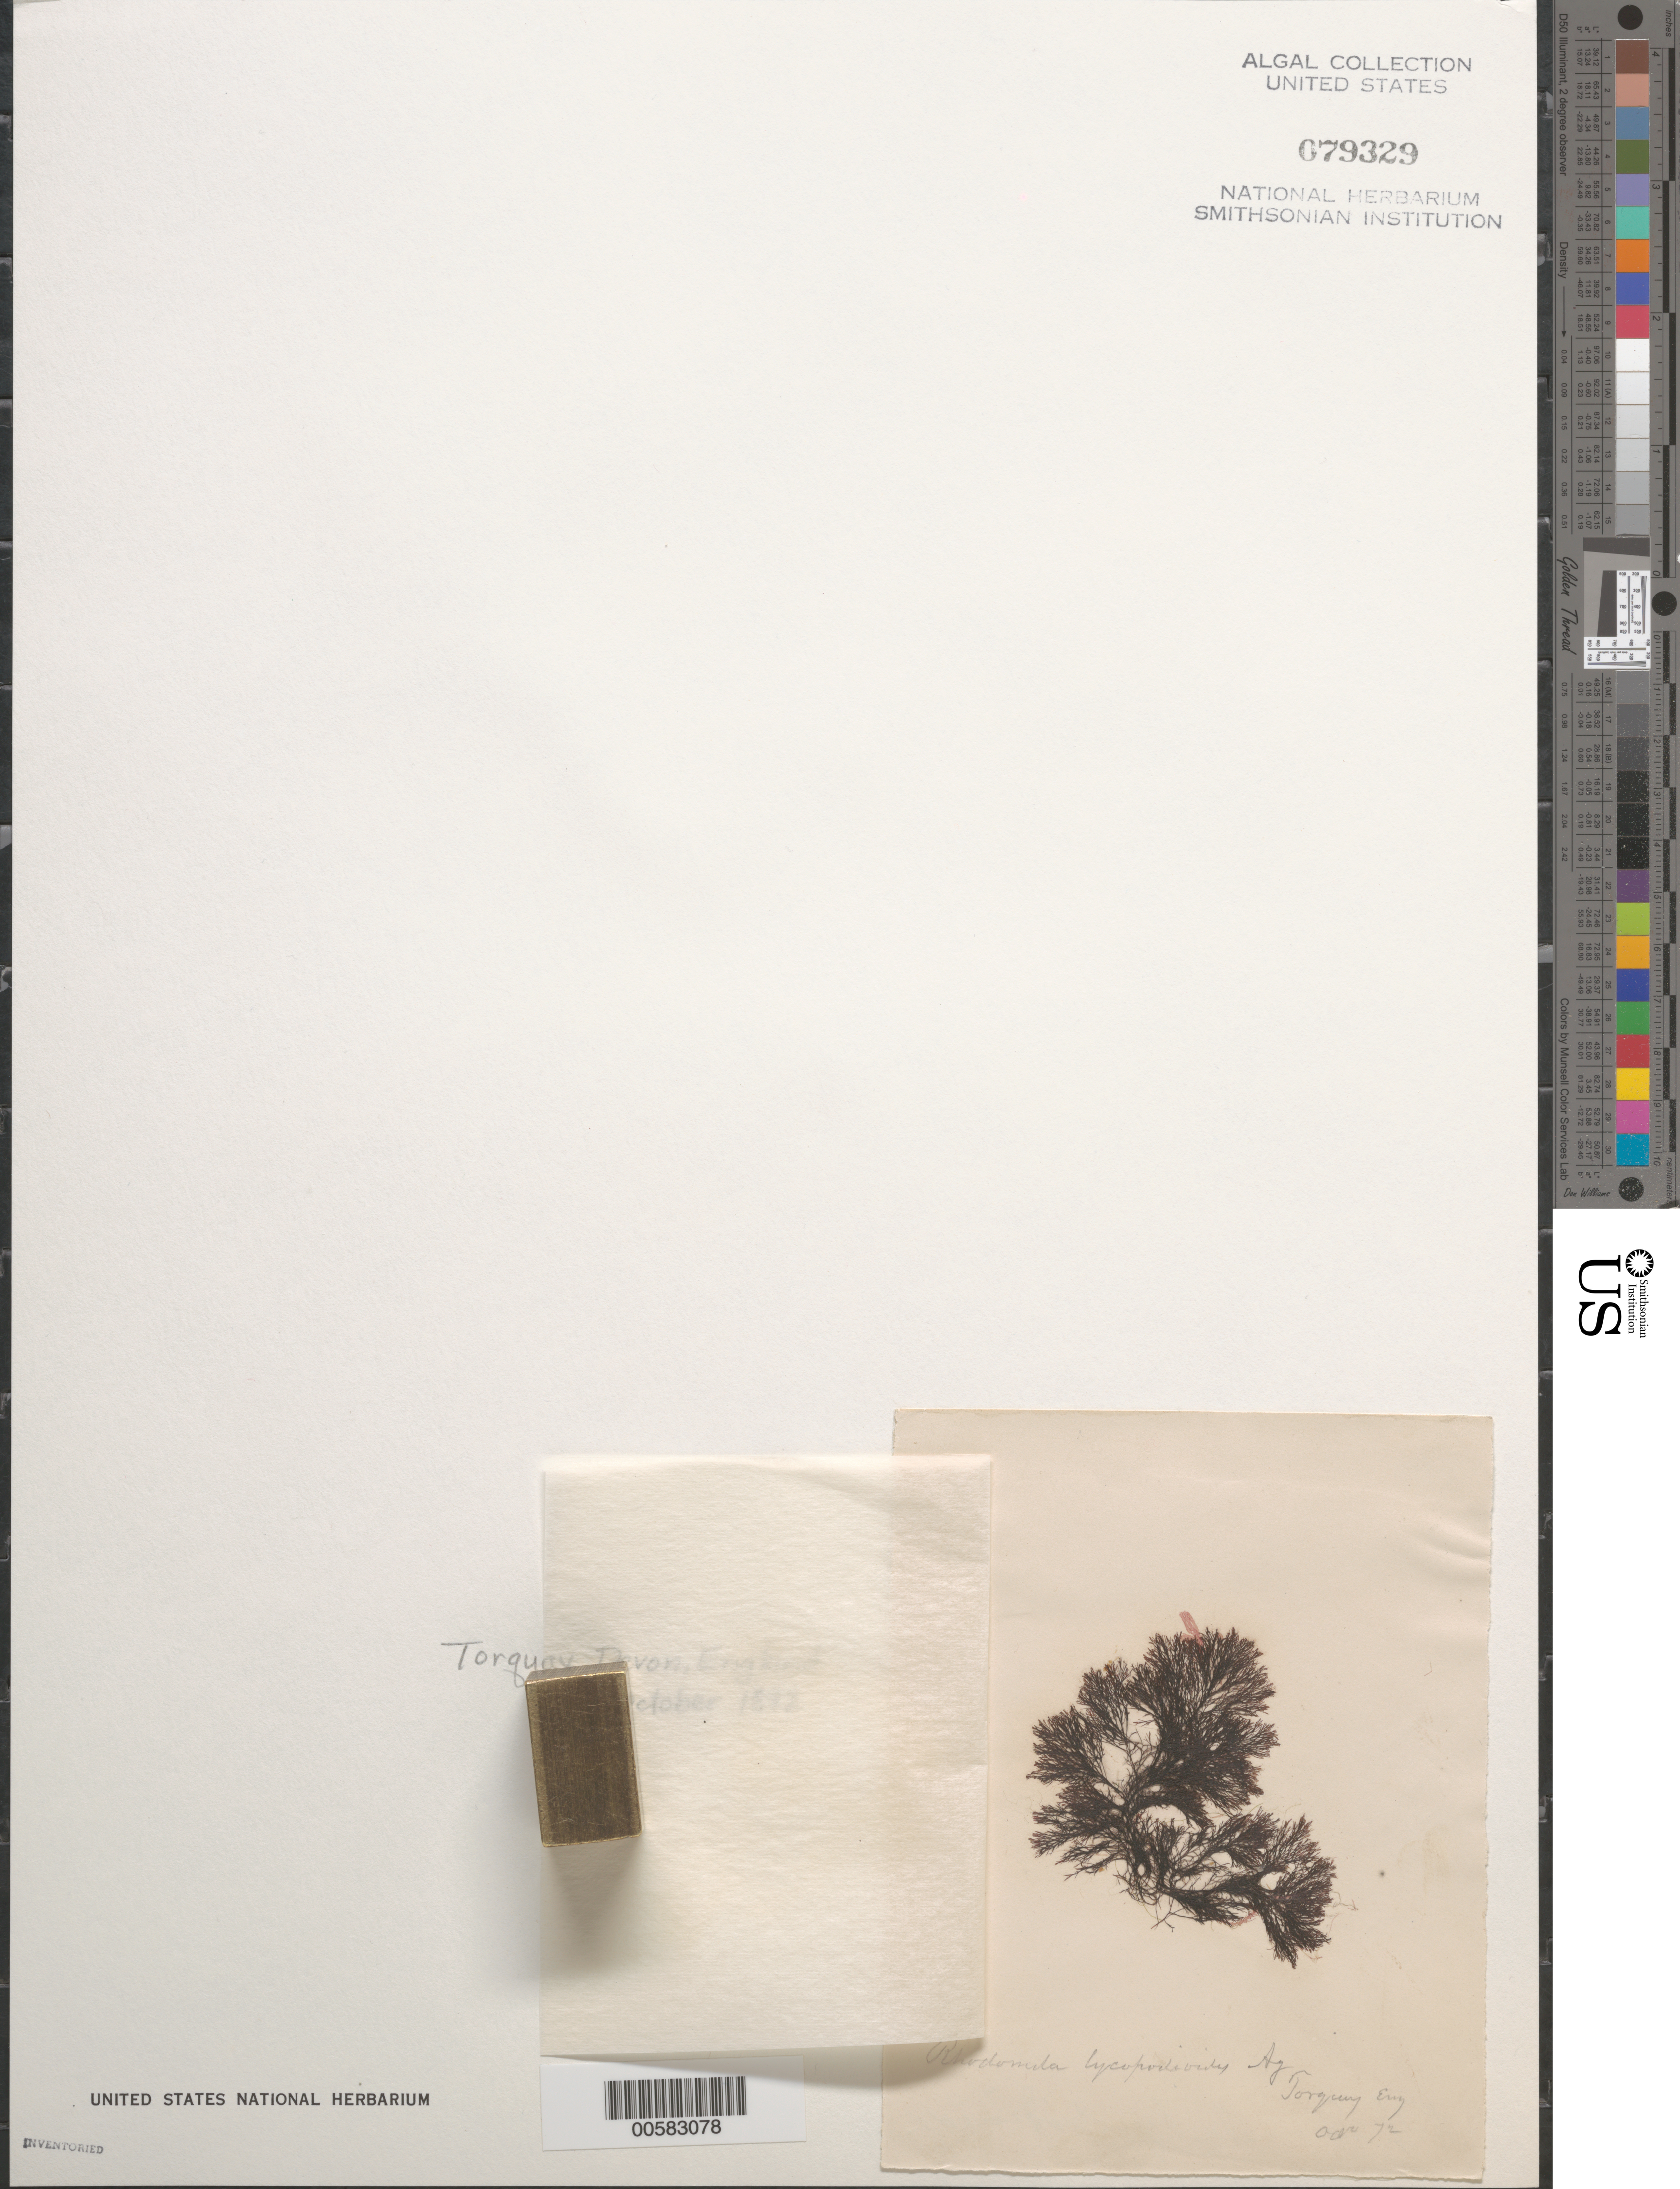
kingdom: Plantae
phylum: Rhodophyta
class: Florideophyceae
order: Ceramiales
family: Rhodomelaceae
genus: Rhodomela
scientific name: Rhodomela lycopodioides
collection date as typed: Oct 1872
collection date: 1872-10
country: United Kingdom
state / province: England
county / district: Devon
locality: Torquay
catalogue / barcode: US 79329